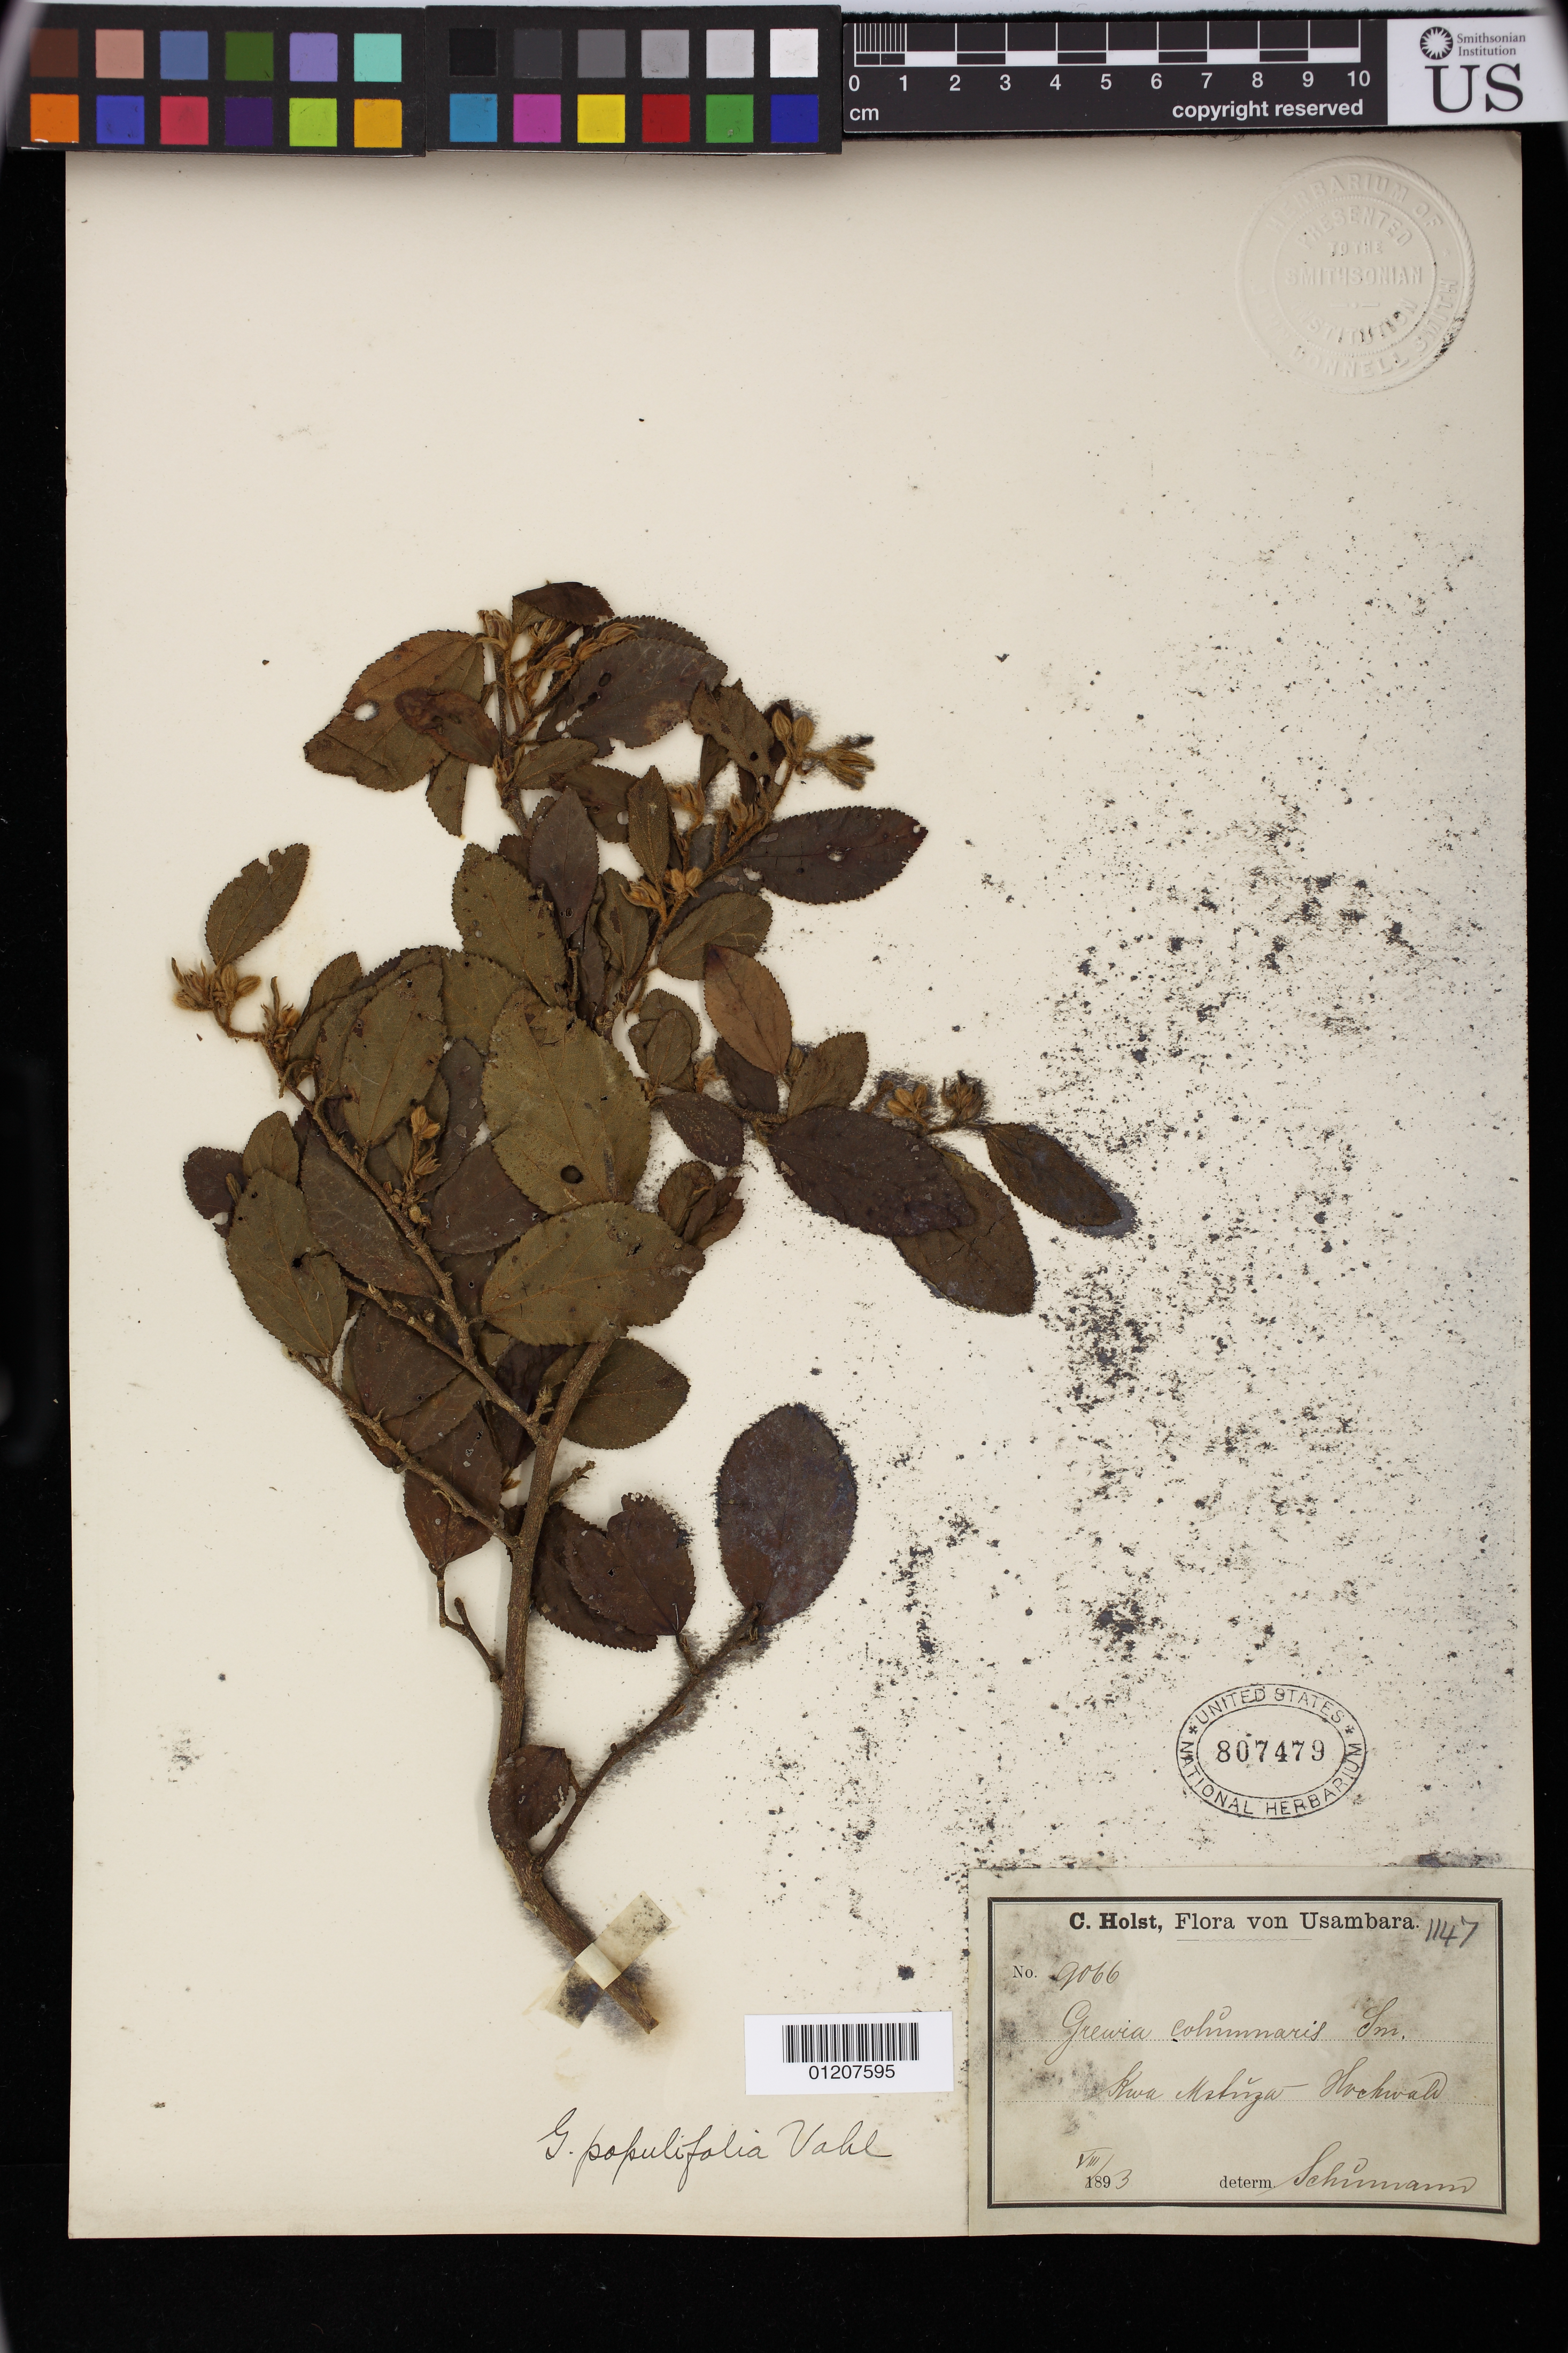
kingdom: Plantae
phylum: Tracheophyta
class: Magnoliopsida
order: Malvales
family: Malvaceae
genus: Grewia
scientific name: Grewia tenax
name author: (Forssk.) Fiori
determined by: Jourdain-Fievet, L.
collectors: C. H. Holst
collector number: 9066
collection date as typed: Aug 1893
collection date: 1893-08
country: Tanzania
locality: Usambara: Kwa Mstuza - Hochwald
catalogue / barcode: US 807479